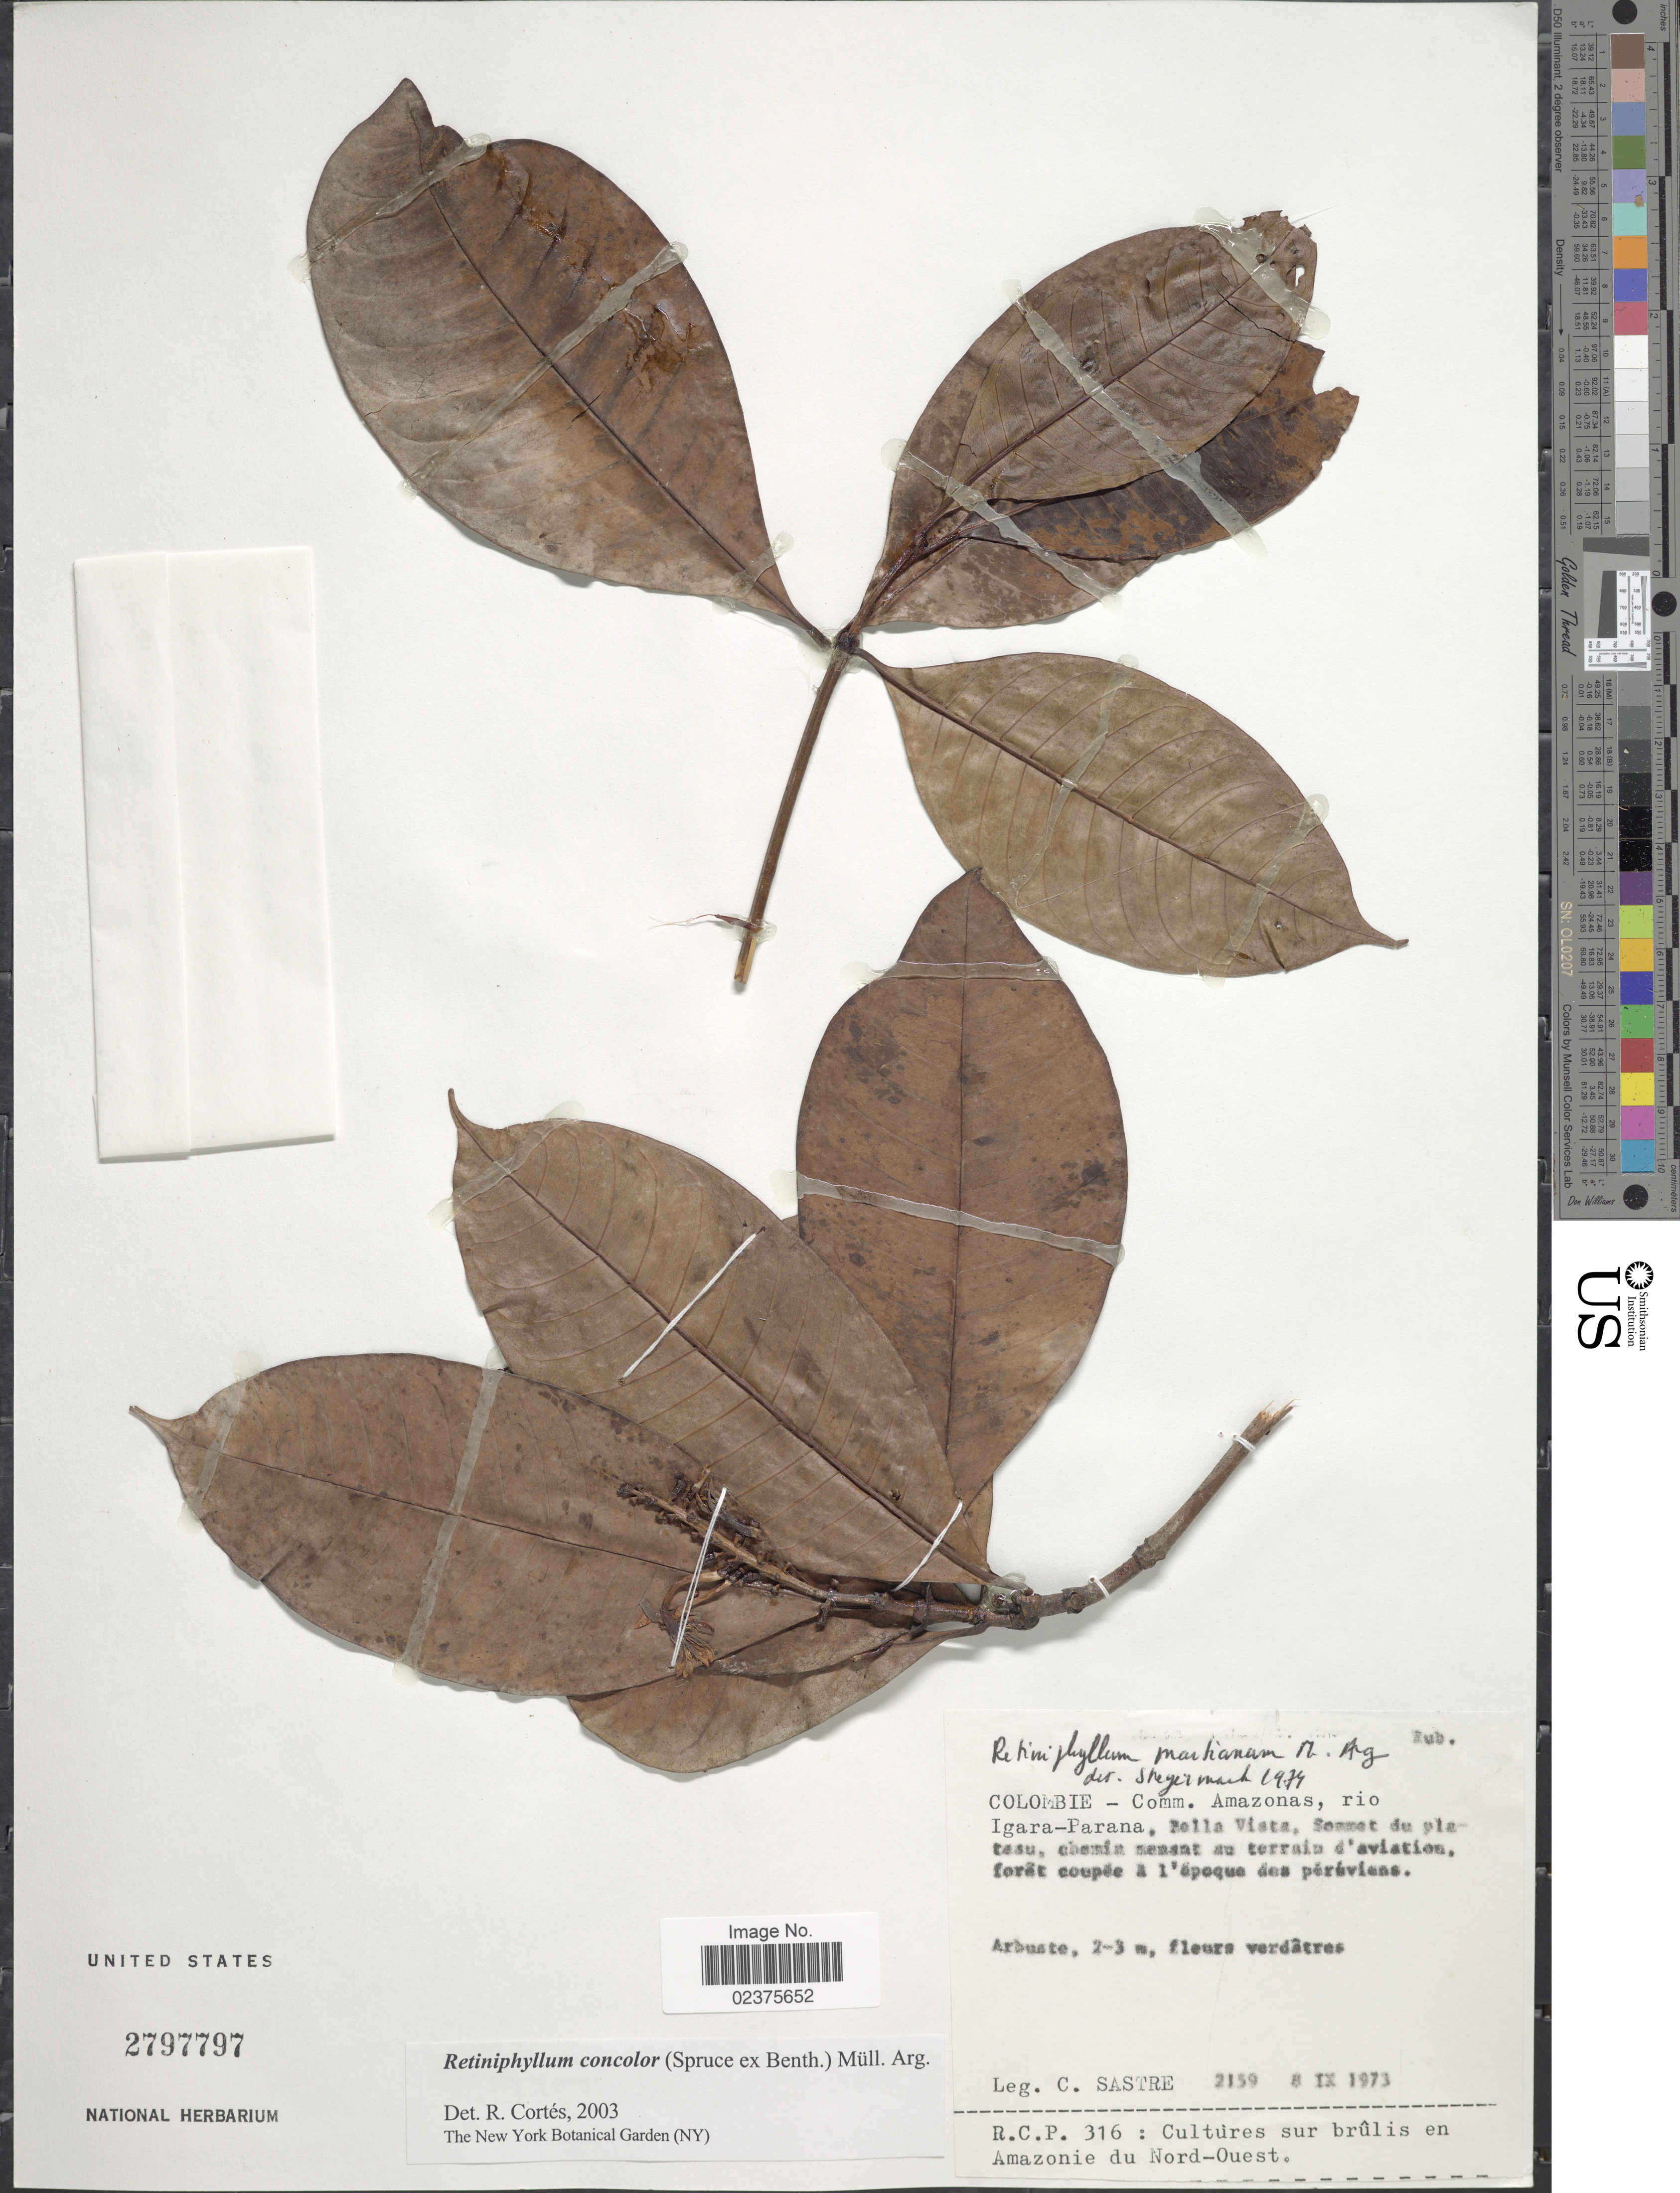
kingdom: Plantae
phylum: Tracheophyta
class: Magnoliopsida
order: Gentianales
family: Rubiaceae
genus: Retiniphyllum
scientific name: Retiniphyllum concolor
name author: (Spruce ex Benth.) Müll. Arg.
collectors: C. Sastre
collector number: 2159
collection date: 1973-09-08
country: Colombia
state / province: Amazônas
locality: Comm. Amazonas, rio Igara-Parana, Bella Vista, Sommet du plateau, chemin [illegible text] au terrain d'aviation, forêt coupée a l'epoque des péruvians [interpreted]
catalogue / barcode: US 2797797